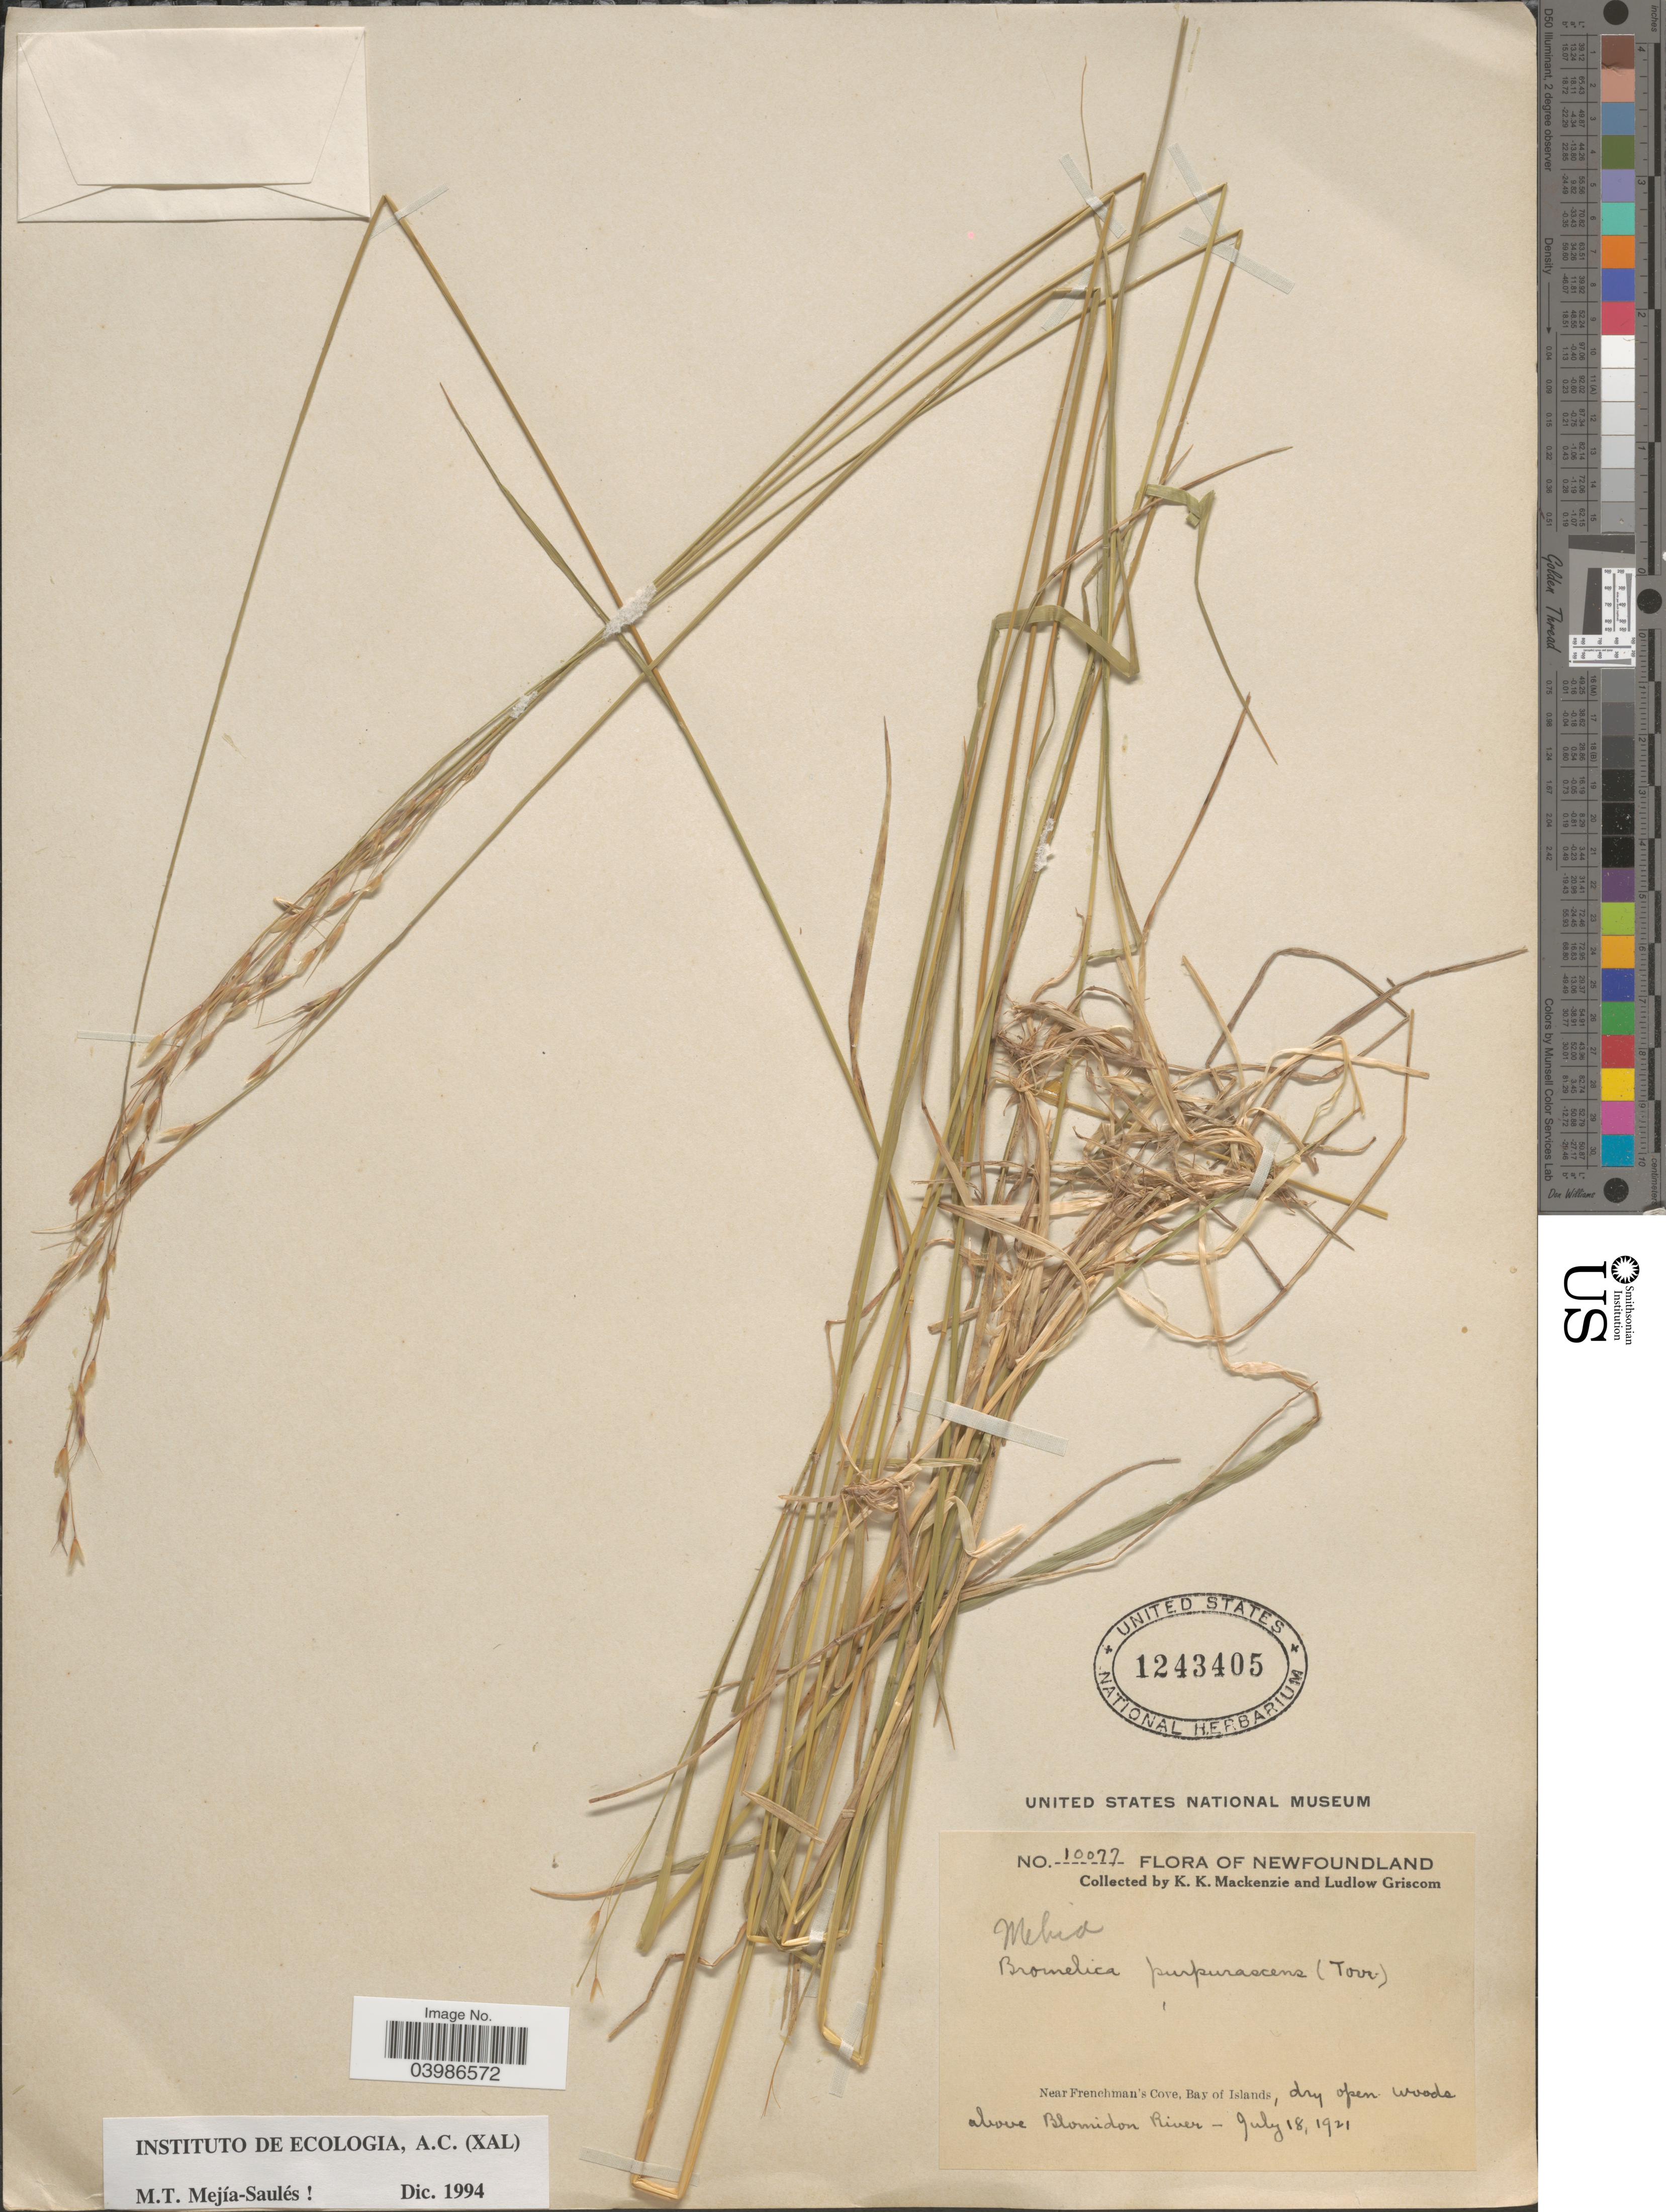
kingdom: Plantae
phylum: Tracheophyta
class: Liliopsida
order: Poales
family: Poaceae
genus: Melica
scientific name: Melica purpurascens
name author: (Torr.) Hitchc.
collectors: K. K. Mackenzie & L. Griscom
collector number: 10077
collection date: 1921-07-18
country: Canada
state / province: Newfoundland and Labrador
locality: Near Frenchman's Cove, Bay of Islands, dry open woods above Blomidon River.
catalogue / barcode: US 1243405